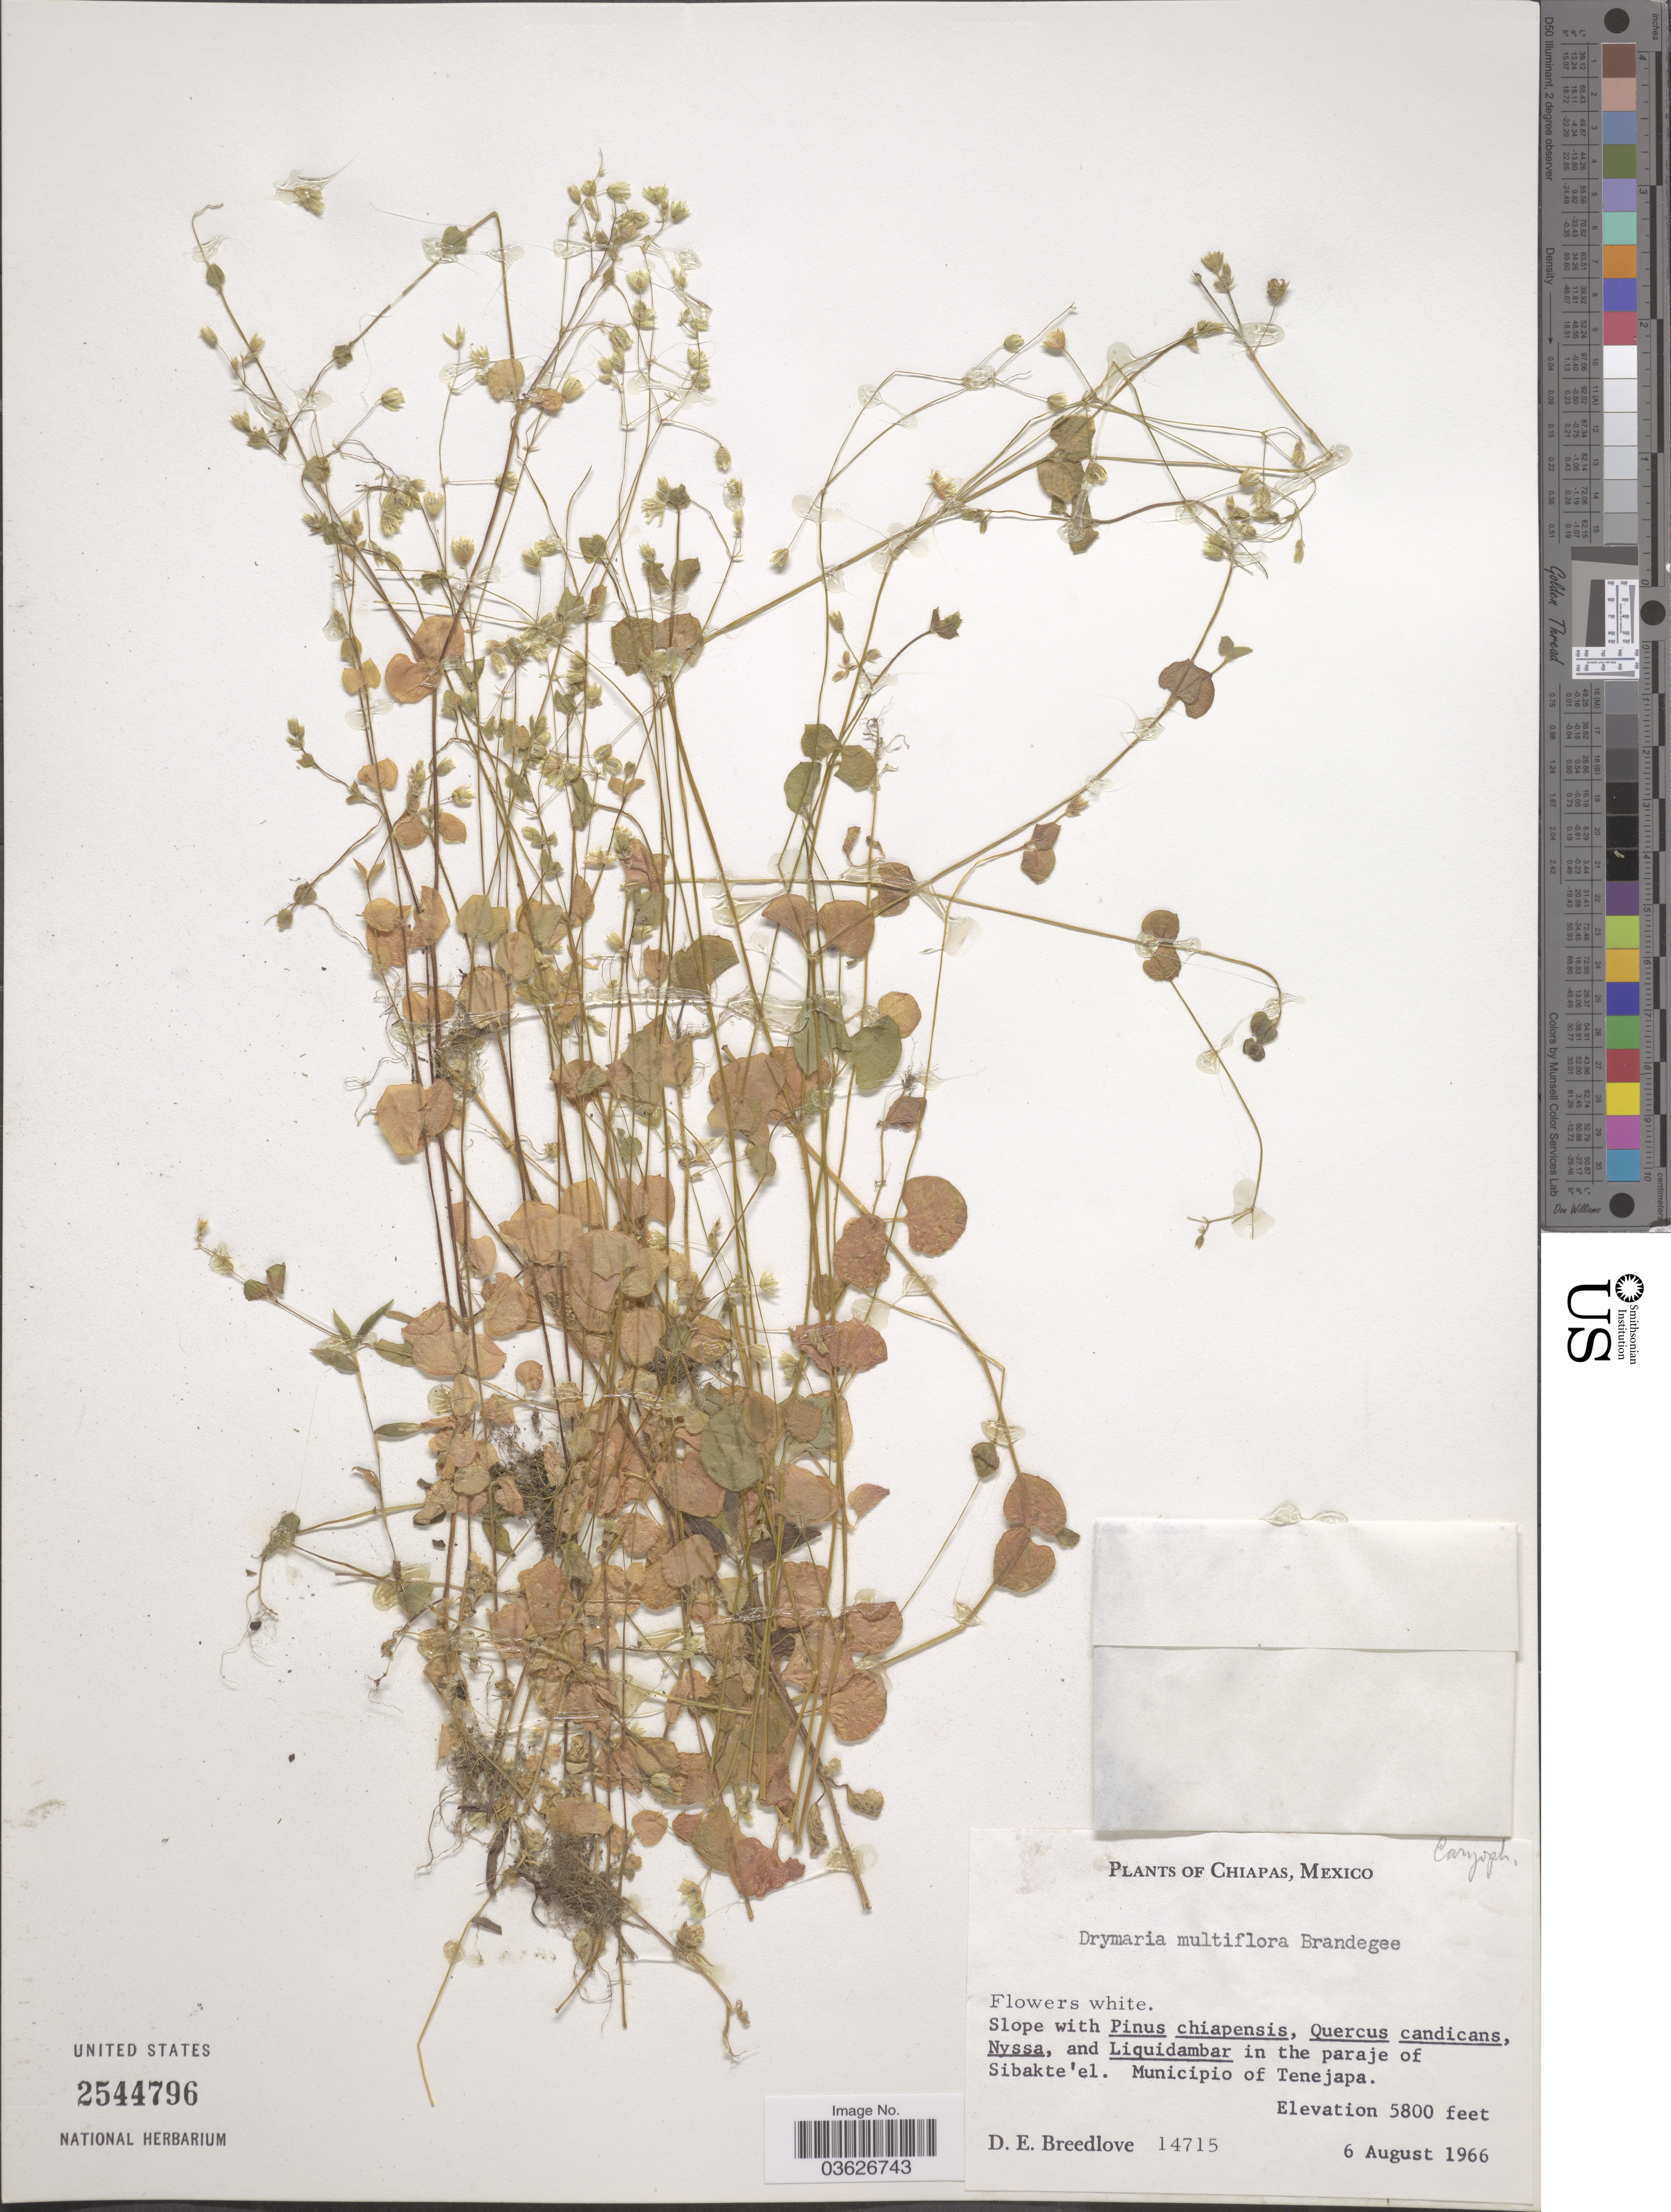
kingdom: Plantae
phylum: Tracheophyta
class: Magnoliopsida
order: Caryophyllales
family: Caryophyllaceae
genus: Drymaria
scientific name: Drymaria multiflora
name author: Brandegee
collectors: D. E. Breedlove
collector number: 14715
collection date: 1966-08-06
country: Mexico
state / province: Chiapas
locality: In the paraje of Sibakte'el. Municipio of Tenejapa.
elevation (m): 1768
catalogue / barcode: US 2544796